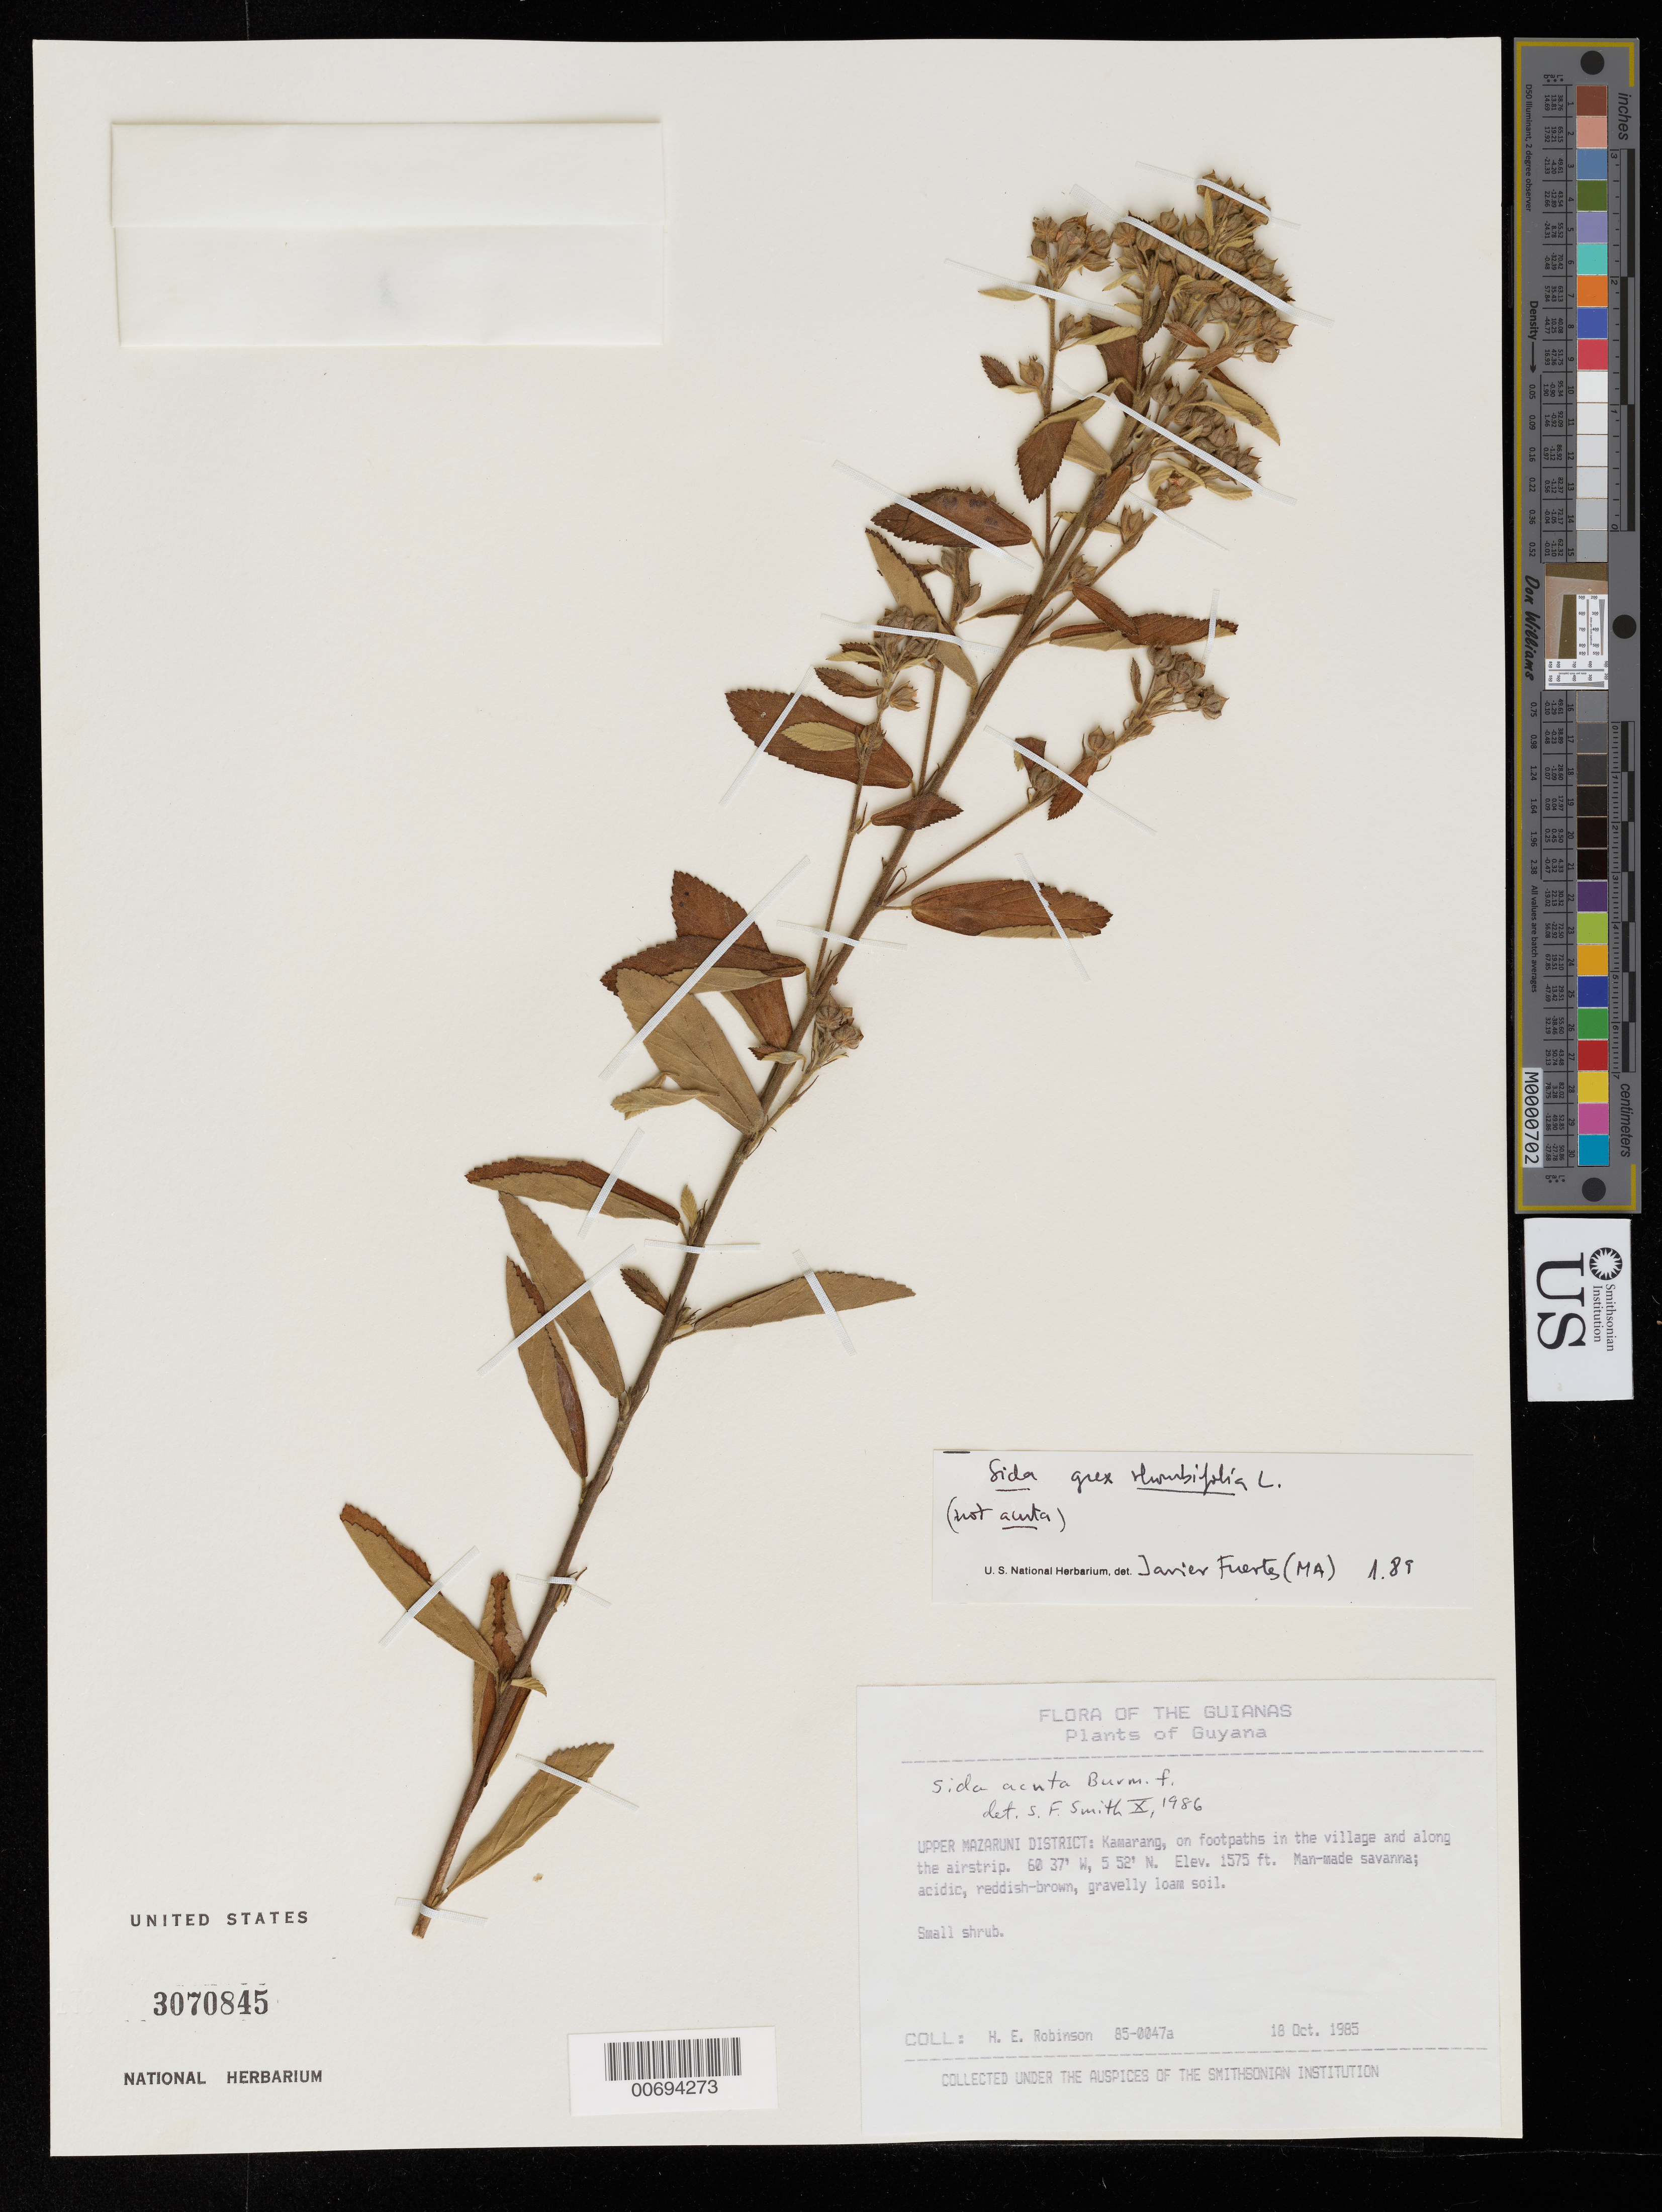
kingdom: Plantae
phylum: Tracheophyta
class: Magnoliopsida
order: Malvales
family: Malvaceae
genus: Sida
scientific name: Sida rhombifolia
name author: L.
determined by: Fuertes, J.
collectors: H. Robinson & D. B. Lellinger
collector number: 850047 a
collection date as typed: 18 October 1985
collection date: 1985-10-18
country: Guyana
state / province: Cuyuni-Mazaruni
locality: Along footpaths in village of Kamarang and along airstrip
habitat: Man-made savanna; acid, red-brown, gravelly loam soil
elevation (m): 480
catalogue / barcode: US 3070845